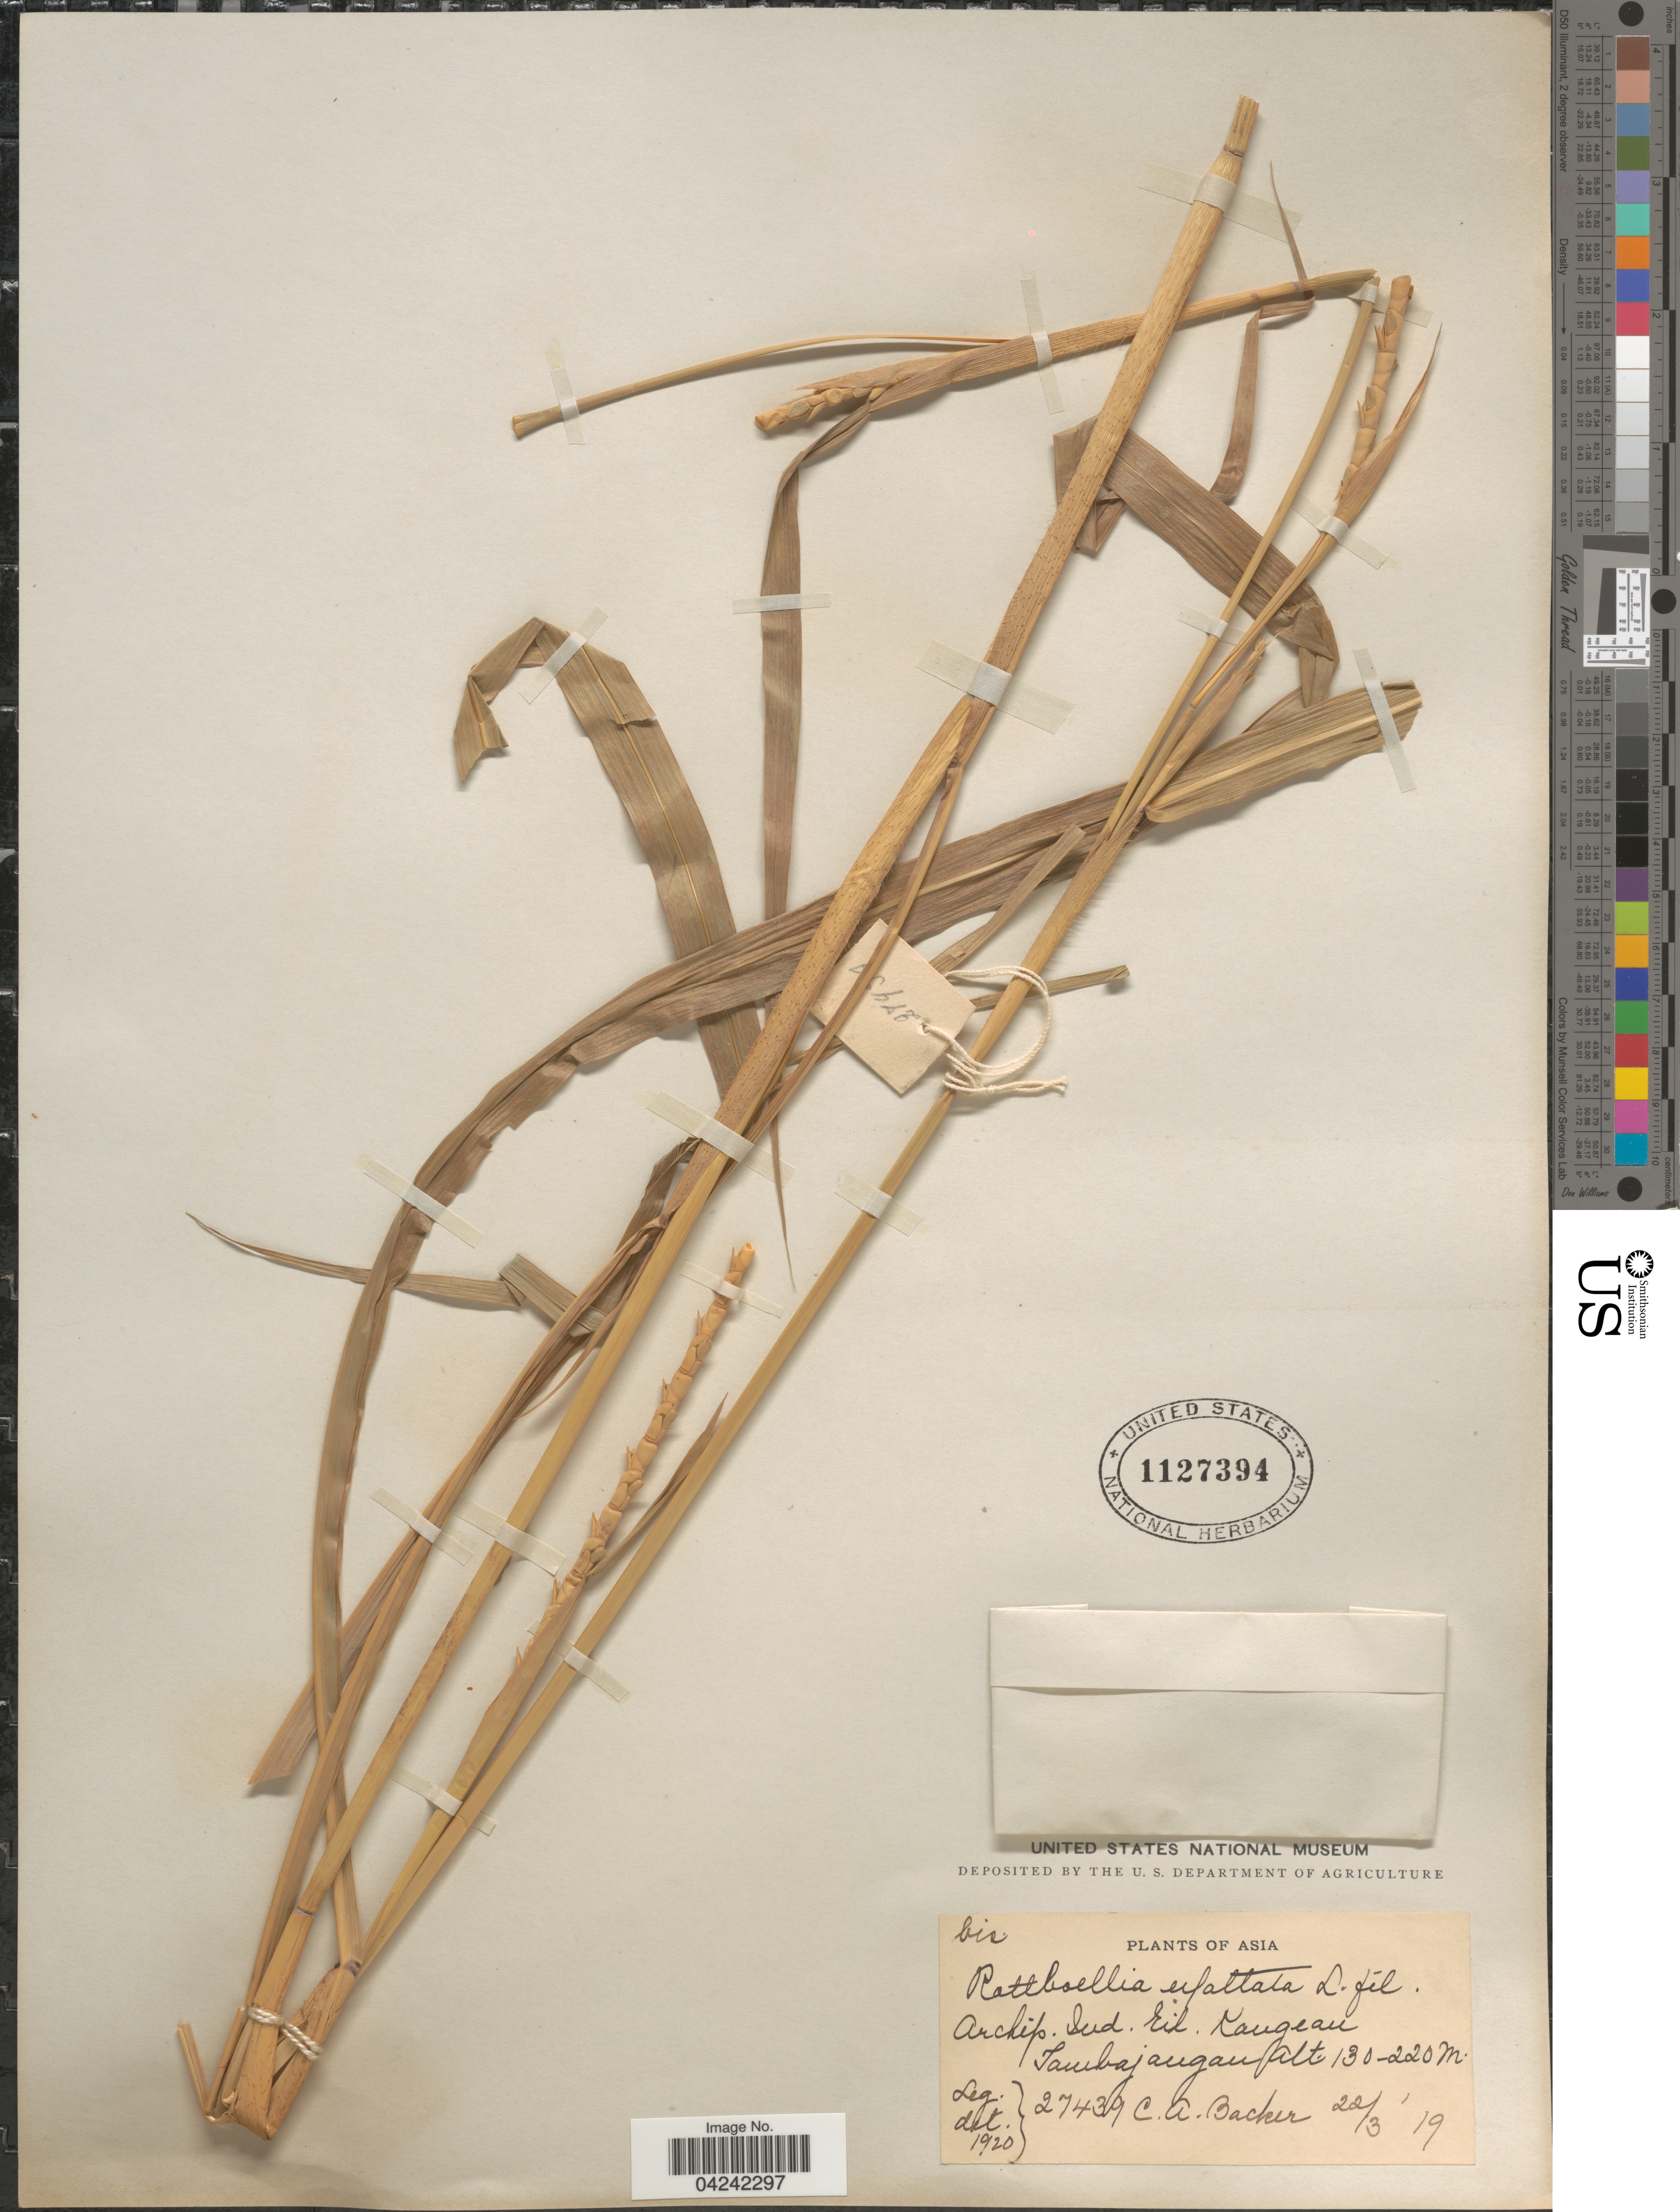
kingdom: Plantae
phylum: Tracheophyta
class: Liliopsida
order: Poales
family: Poaceae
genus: Rottboellia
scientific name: Rottboellia cochinchinensis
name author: (Lour.) Clayton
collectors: C. A. Backer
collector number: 27439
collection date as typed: Transcribed d/m/y: 22/3/19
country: Indonesia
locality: Archipel. Ind. Eil. Kangean. Tambajangan.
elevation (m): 130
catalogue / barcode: US 1127394